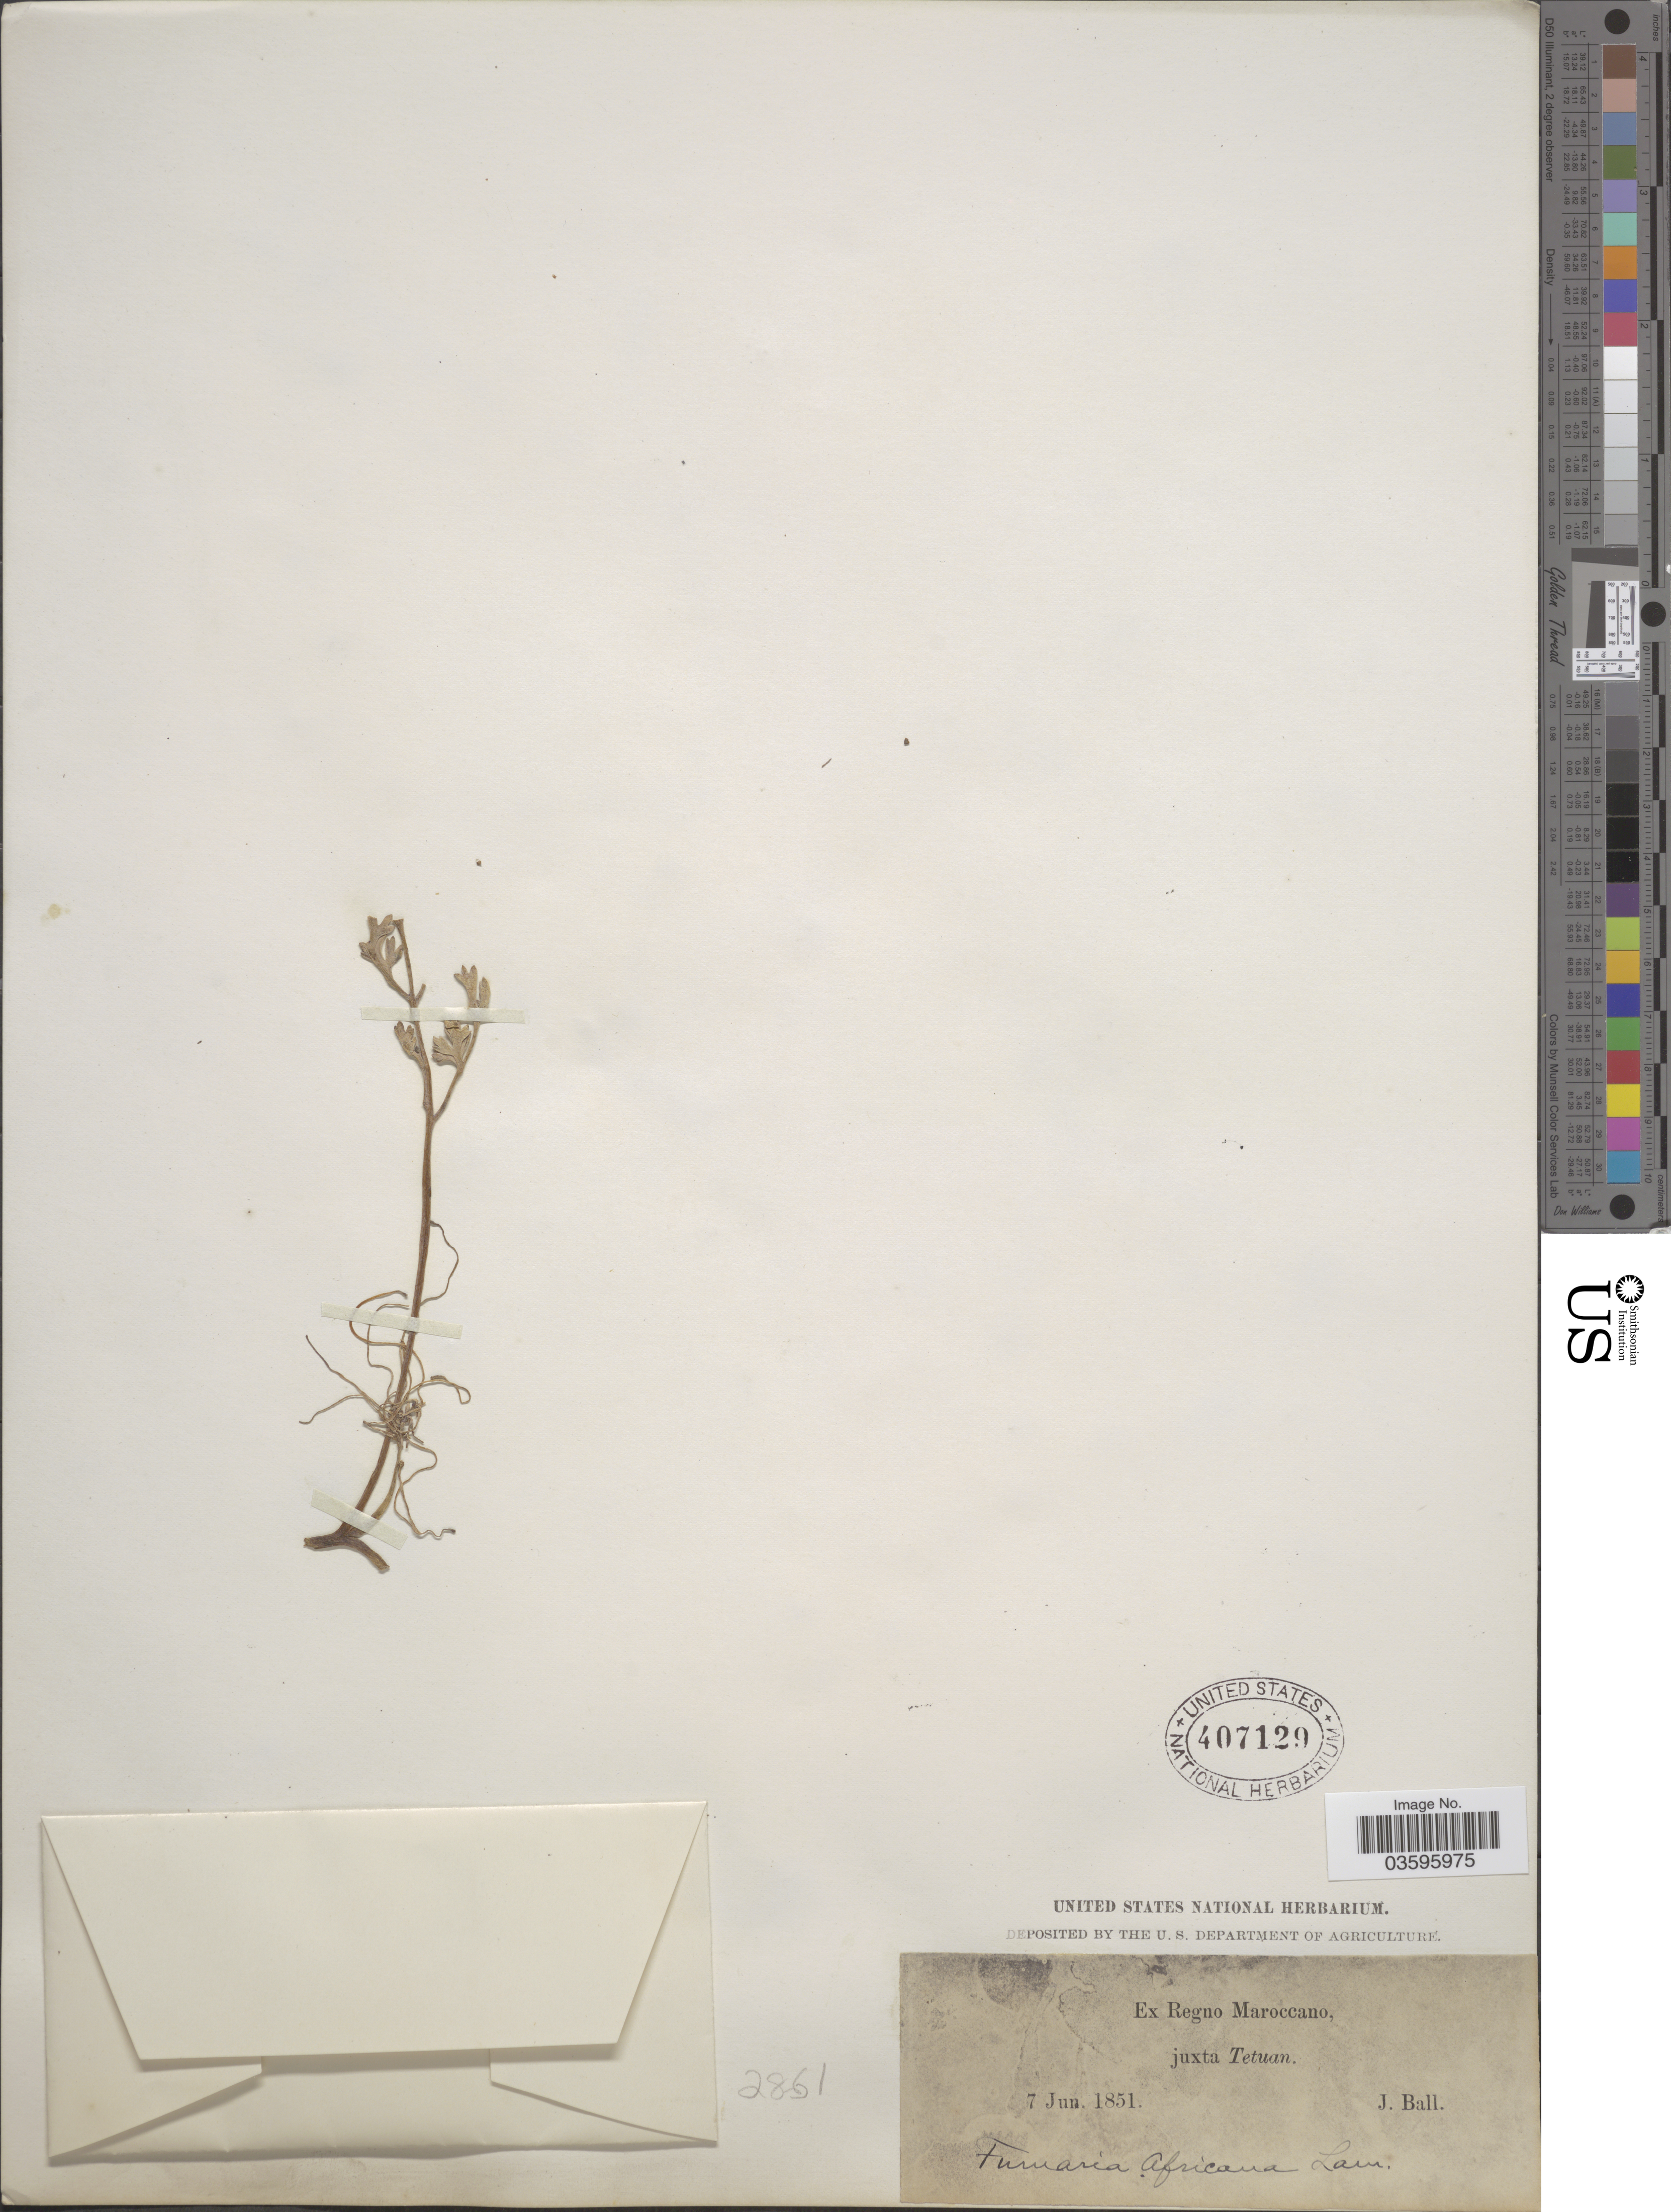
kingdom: Plantae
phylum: Tracheophyta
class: Magnoliopsida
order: Ranunculales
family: Papaveraceae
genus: Rupicapnos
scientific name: Rupicapnos africana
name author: (Lam.) Pomel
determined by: Strong, M. T., (US), Smithsonian Institution - National Museum of Natural History (UNITED STATES)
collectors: J. Ball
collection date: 1851-06-07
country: Morocco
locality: Ex Regno Maroccano, juxta Tetuan.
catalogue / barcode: US 407129